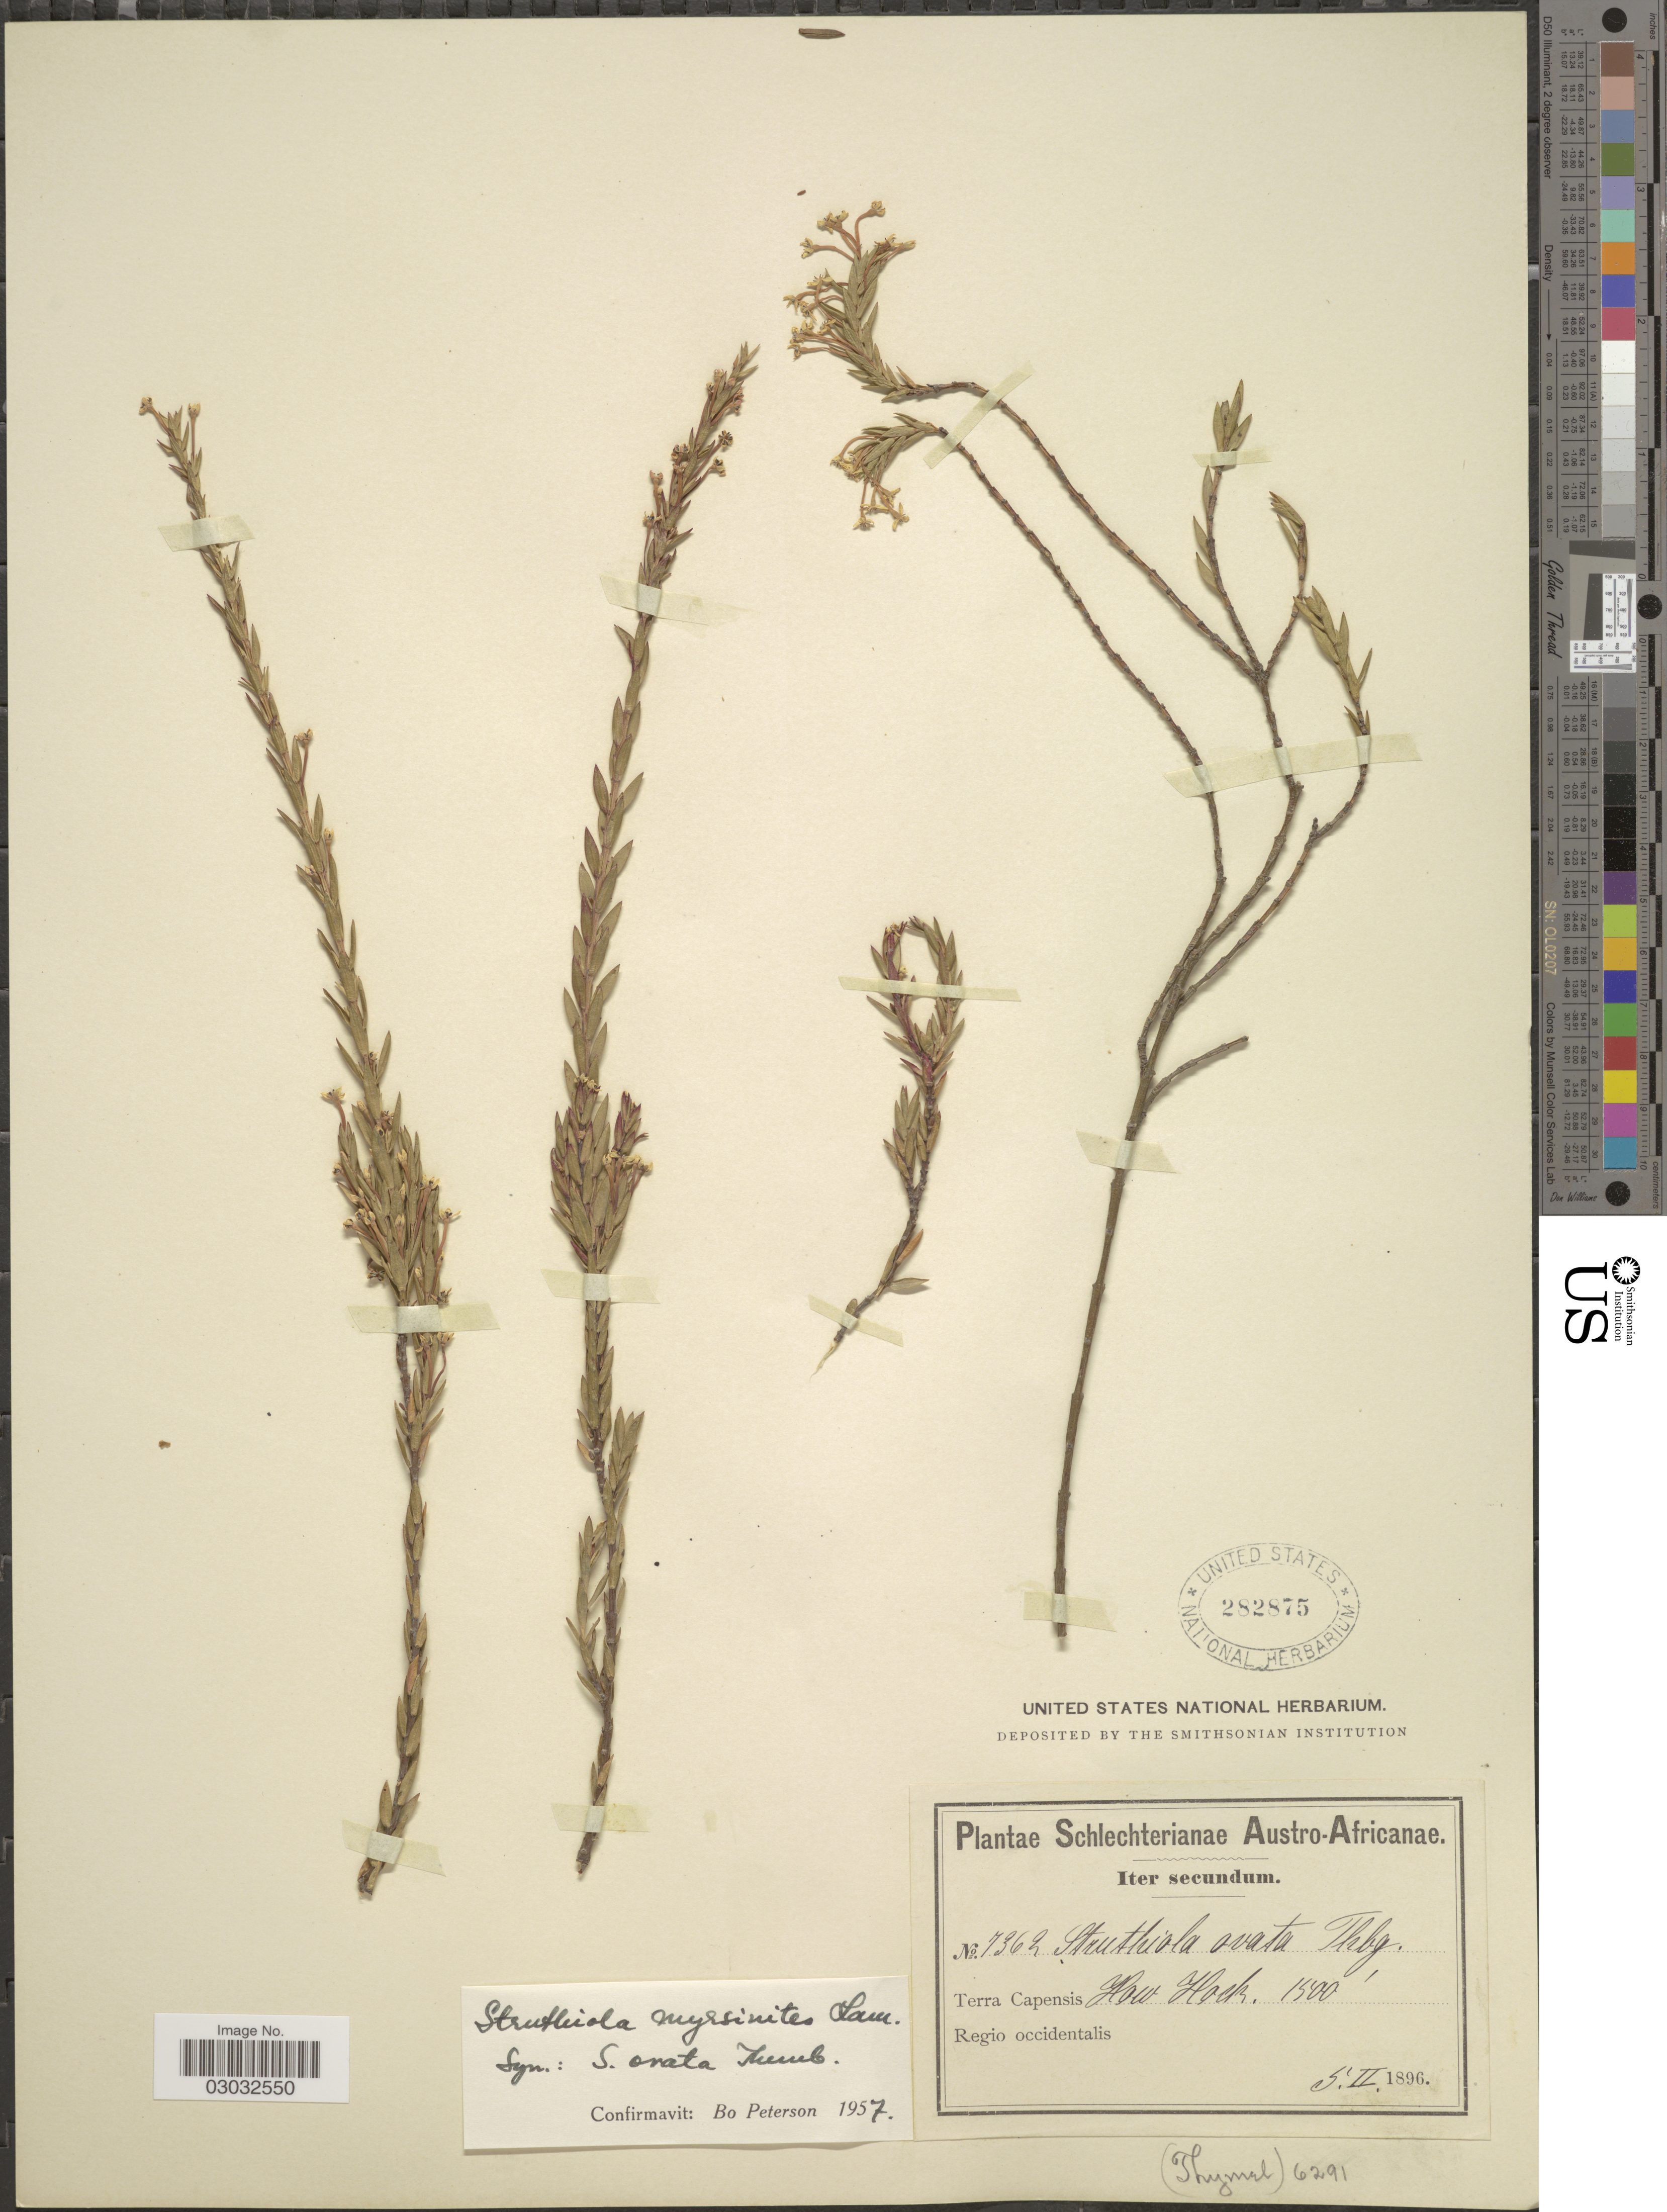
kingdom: Plantae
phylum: Tracheophyta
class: Magnoliopsida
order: Malvales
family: Thymelaeaceae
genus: Struthiola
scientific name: Struthiola myrsinites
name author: Lam.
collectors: Schlechter, --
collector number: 7362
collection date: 1896-02-05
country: South Africa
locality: Austro-Africanae. Terra Capensis. Regio occidentalis. Howhoek.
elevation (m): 457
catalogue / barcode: US 282875